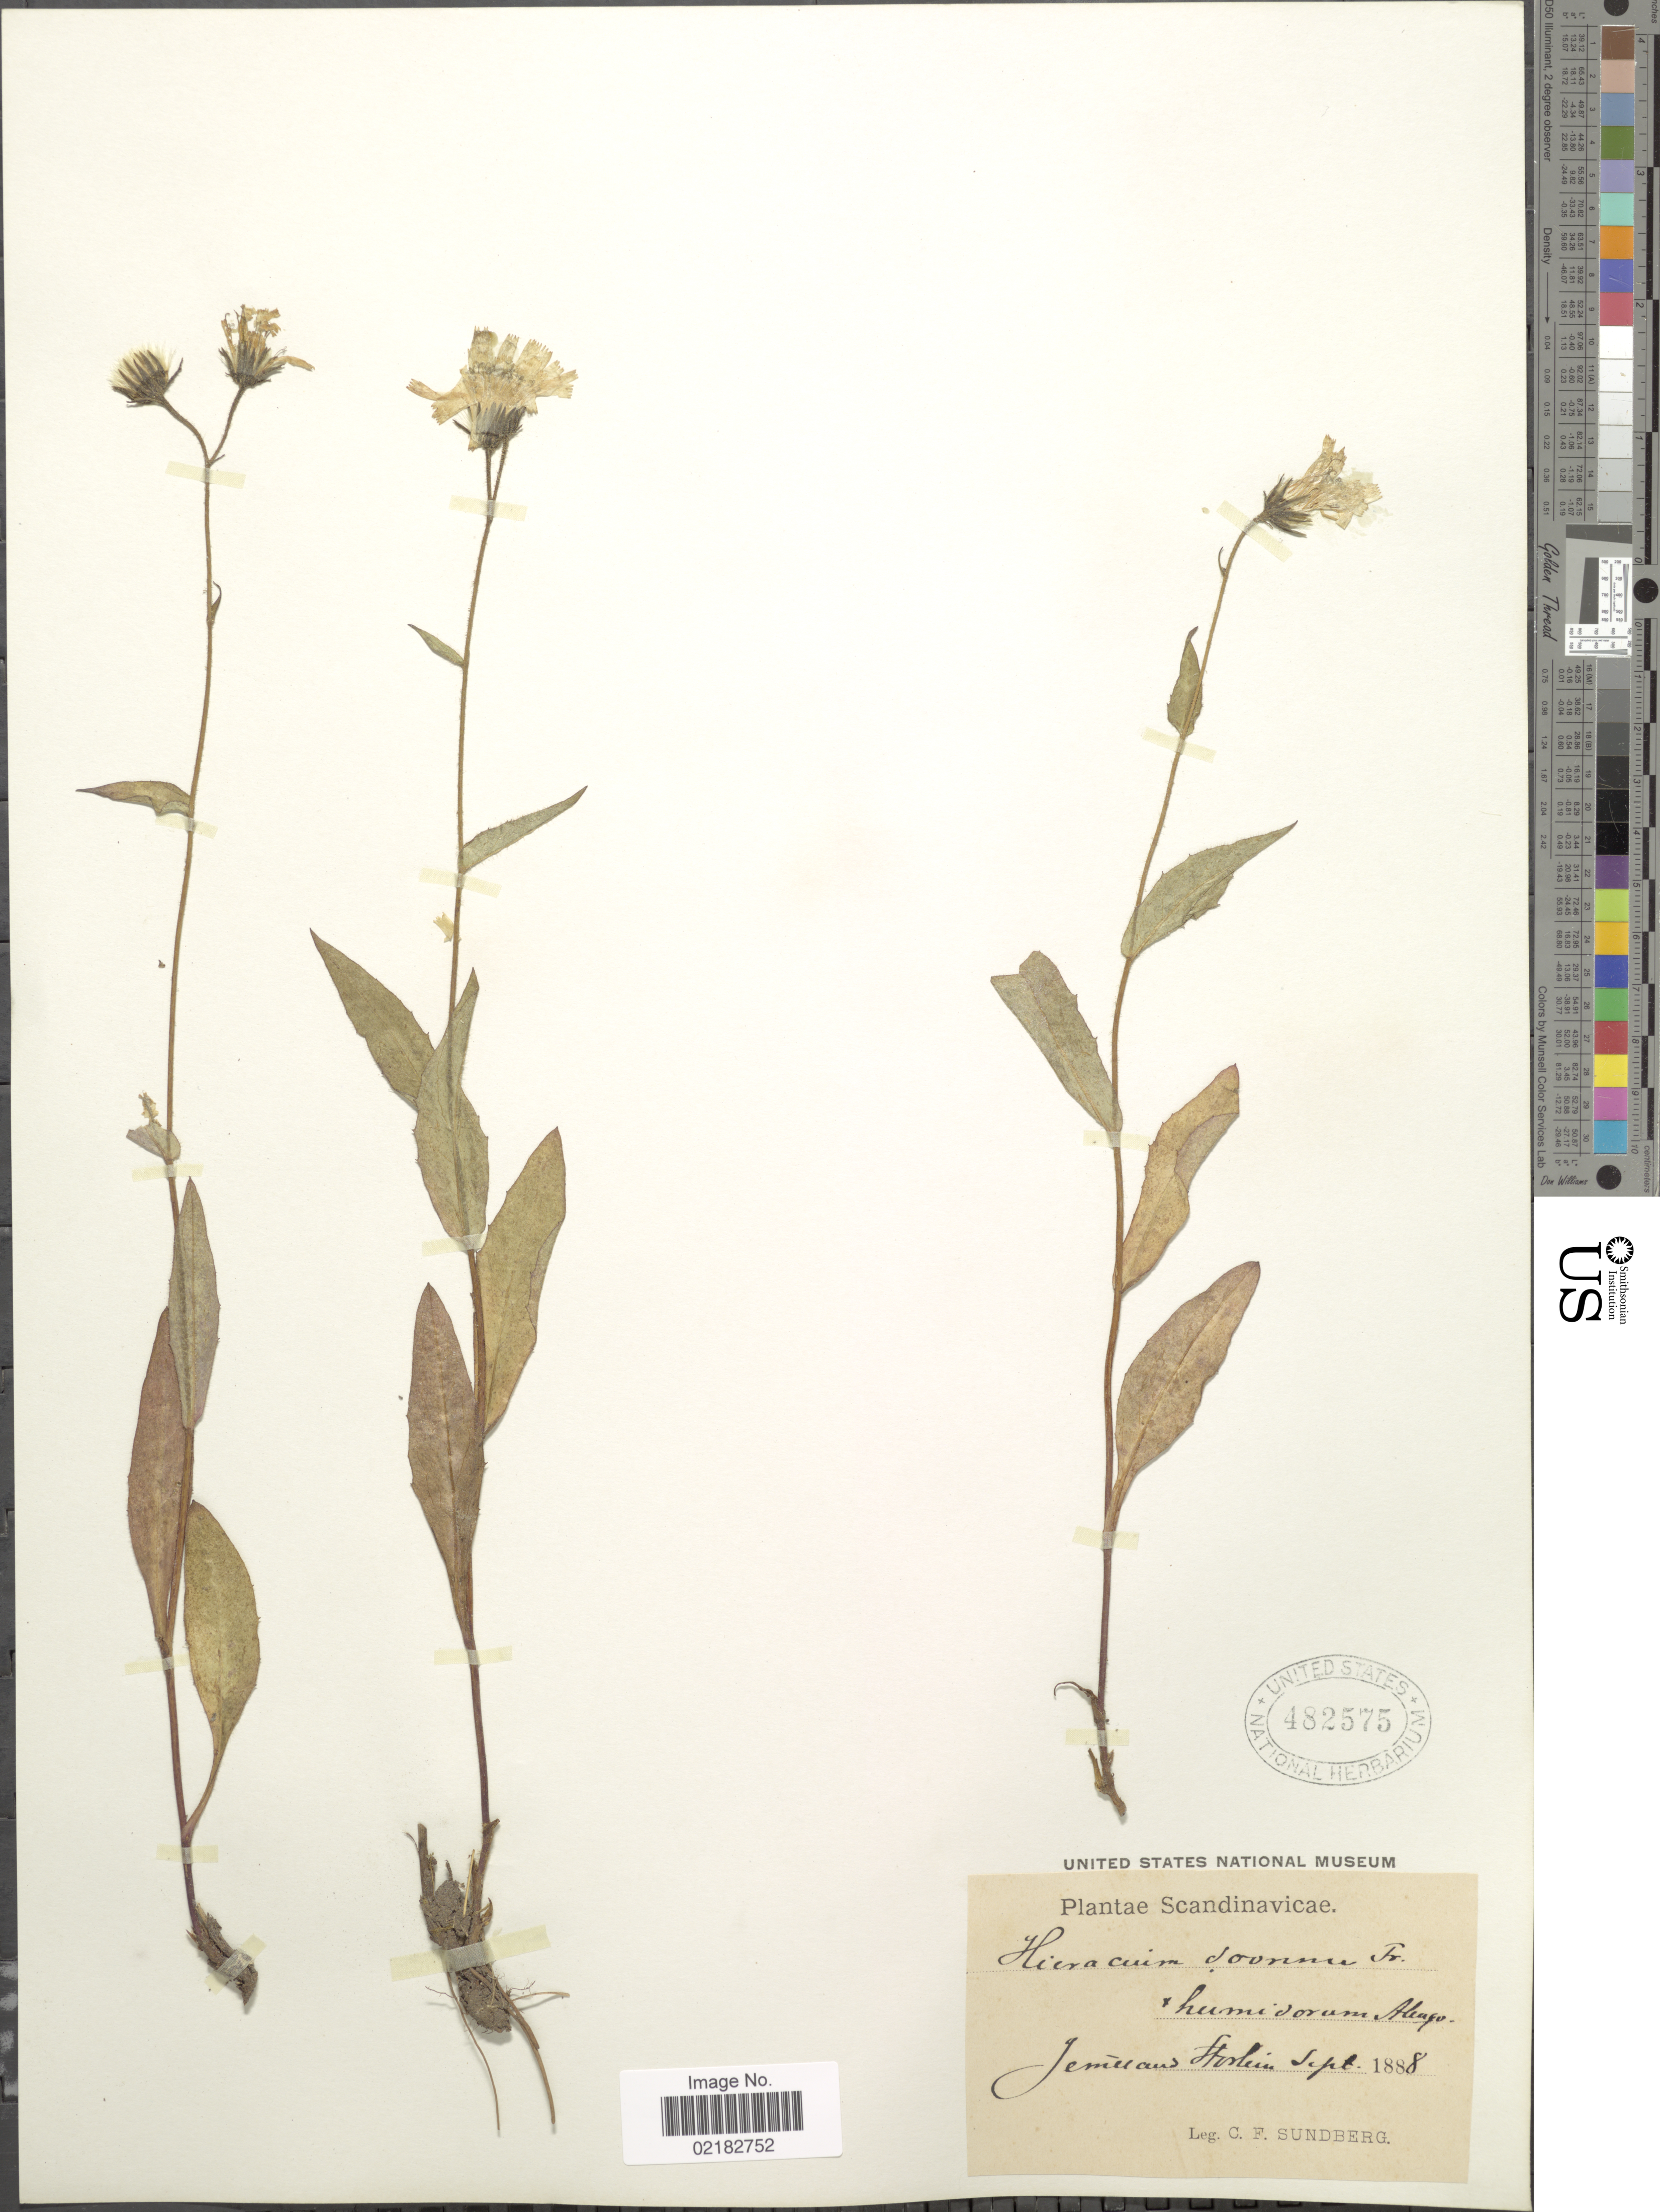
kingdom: Plantae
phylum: Tracheophyta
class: Magnoliopsida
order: Asterales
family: Asteraceae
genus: Hieracium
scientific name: Hieracium dovrense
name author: Fr.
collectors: C. F. Sundberg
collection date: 1888-09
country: Sweden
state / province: Jämtland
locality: Scandinavicae. Jemtland, Storlien.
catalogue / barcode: US 482575